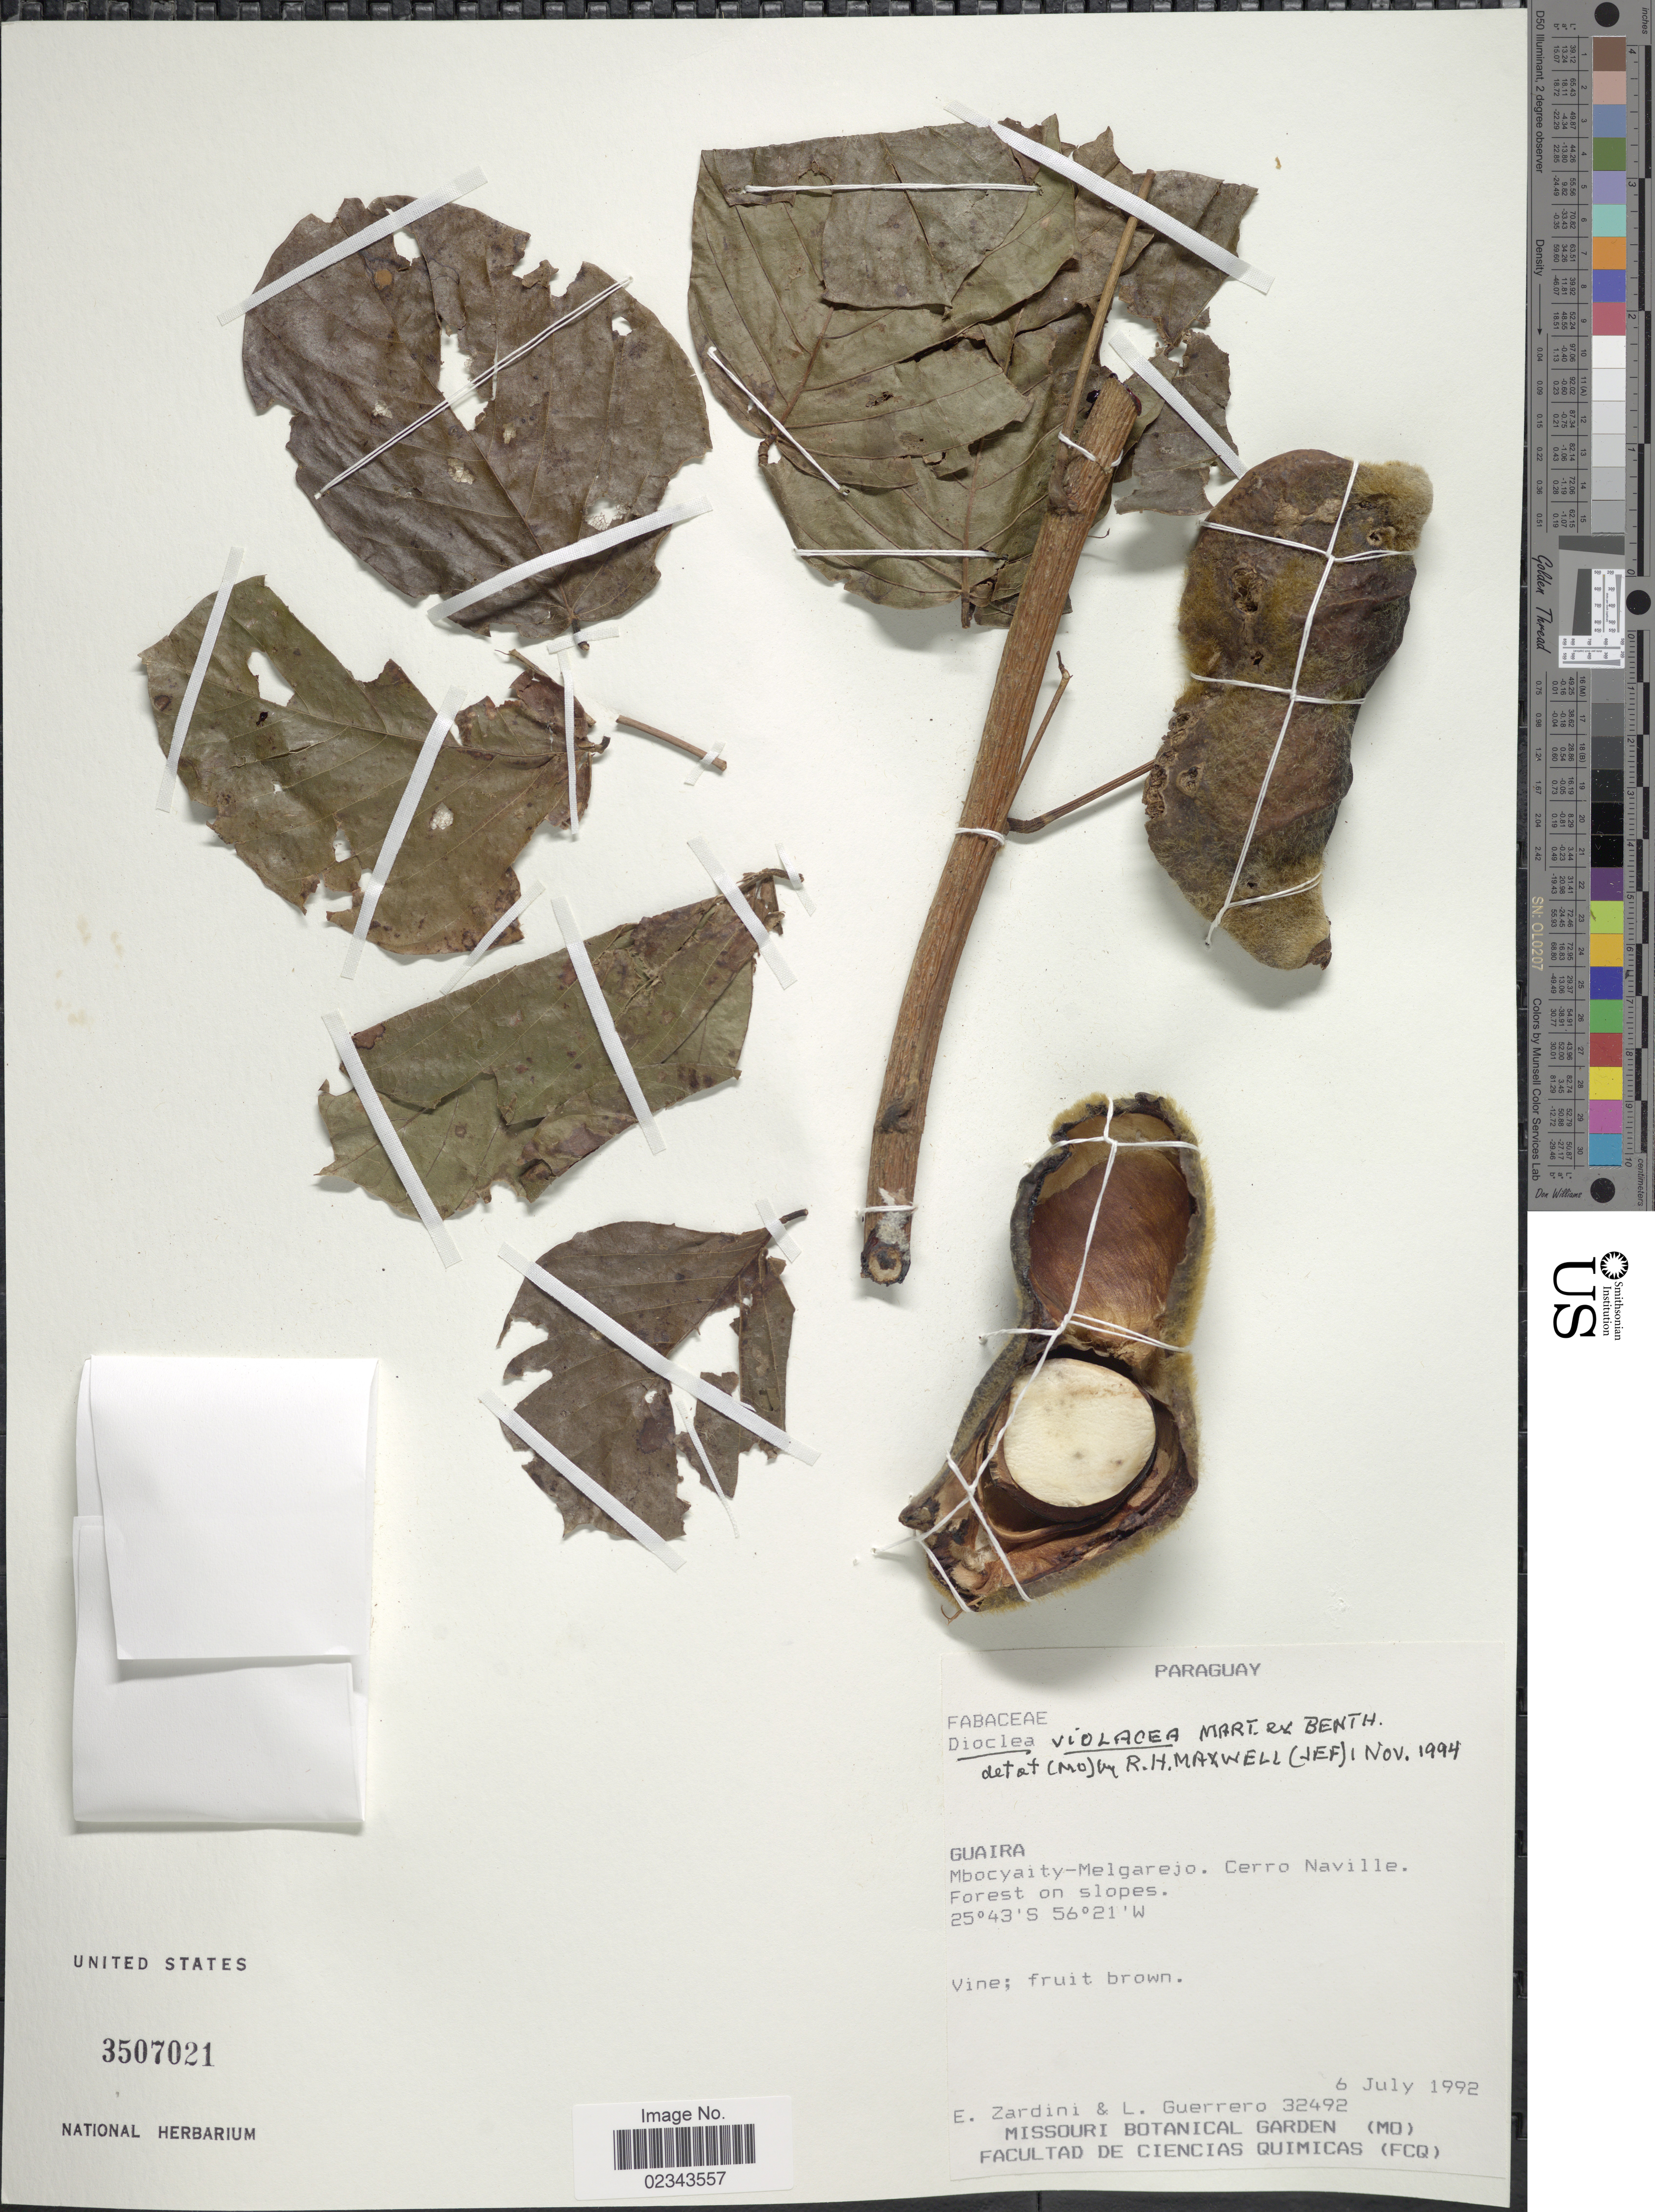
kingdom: Plantae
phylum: Tracheophyta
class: Magnoliopsida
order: Fabales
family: Fabaceae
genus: Macropsychanthus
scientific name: Macropsychanthus violaceus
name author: (Mart. ex Benth.) L.P. Queiroz & Snak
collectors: E. M. Zardini & L. Guerrero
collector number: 32492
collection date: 1992-07-06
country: Paraguay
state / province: Guaira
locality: Mbocyaity-Melgarejo, Cerro Naville, forest on slopes.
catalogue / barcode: US 3507021